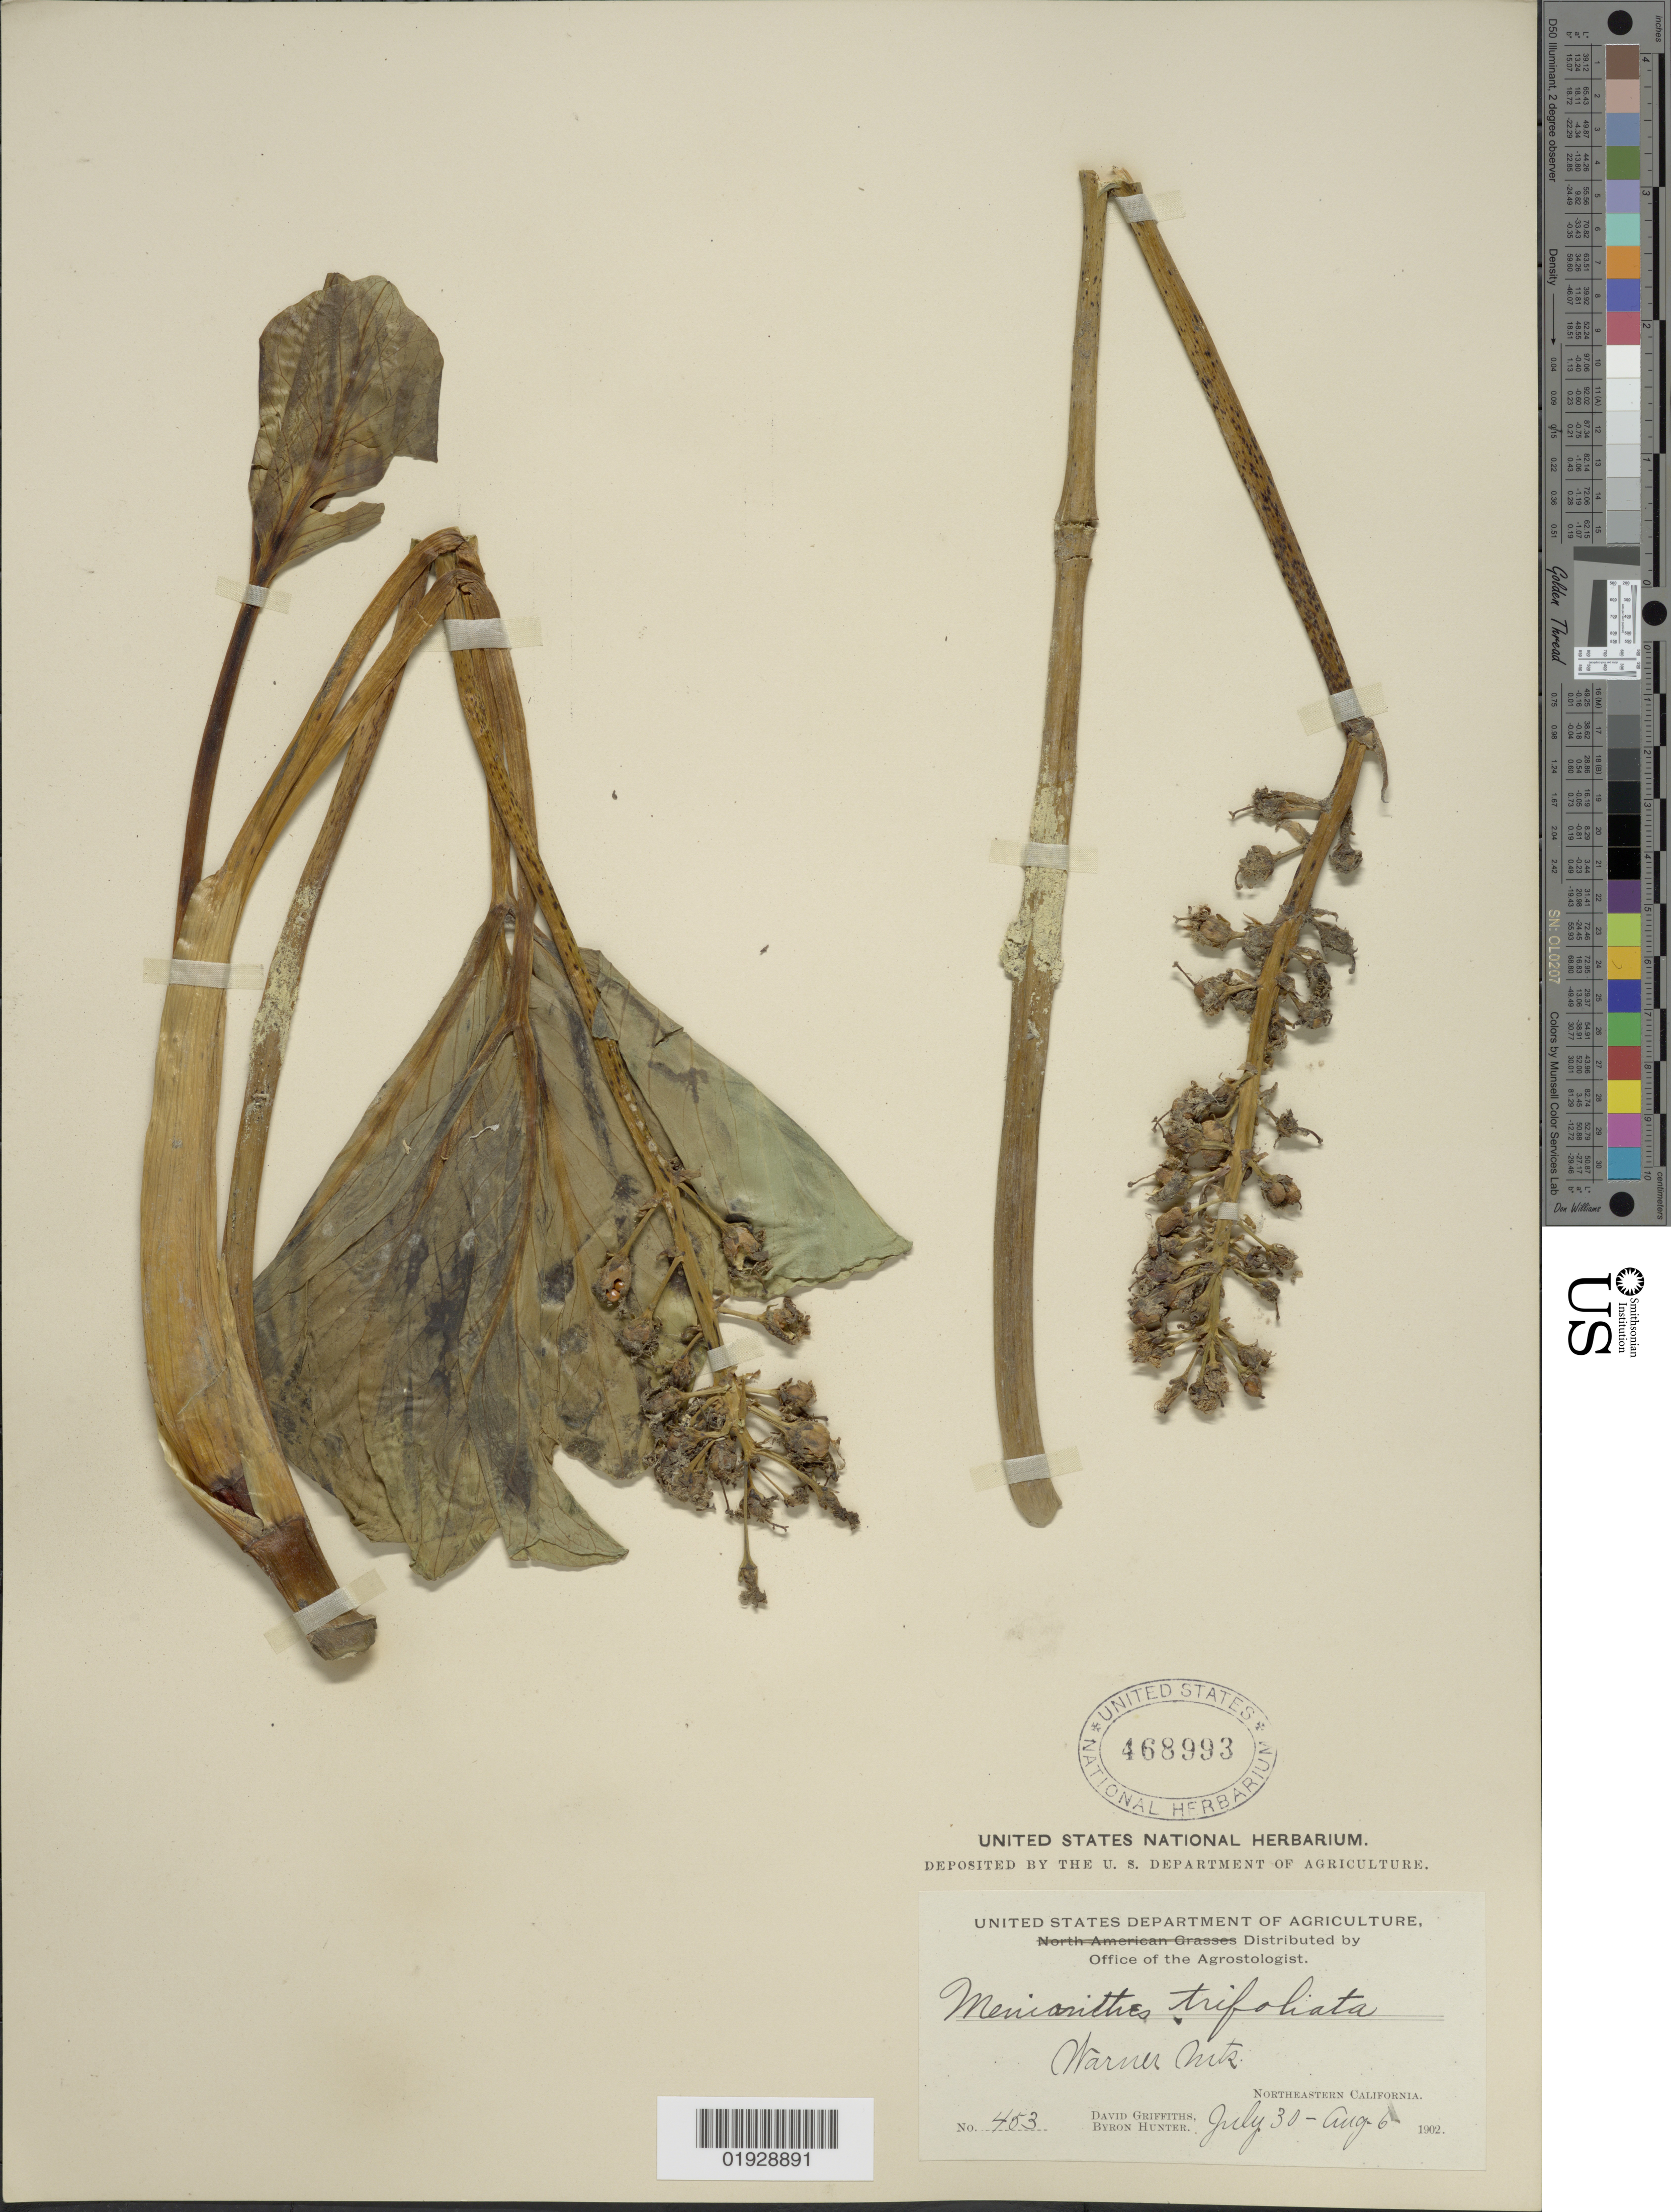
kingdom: Plantae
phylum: Tracheophyta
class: Magnoliopsida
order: Asterales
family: Menyanthaceae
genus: Menyanthes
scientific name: Menyanthes trifoliata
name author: L.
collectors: D. Griffiths & B. Hunter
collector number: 453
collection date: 1902-07-30/1902-08-06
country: United States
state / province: California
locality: Warner Mts., Northeastern California.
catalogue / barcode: US 468993